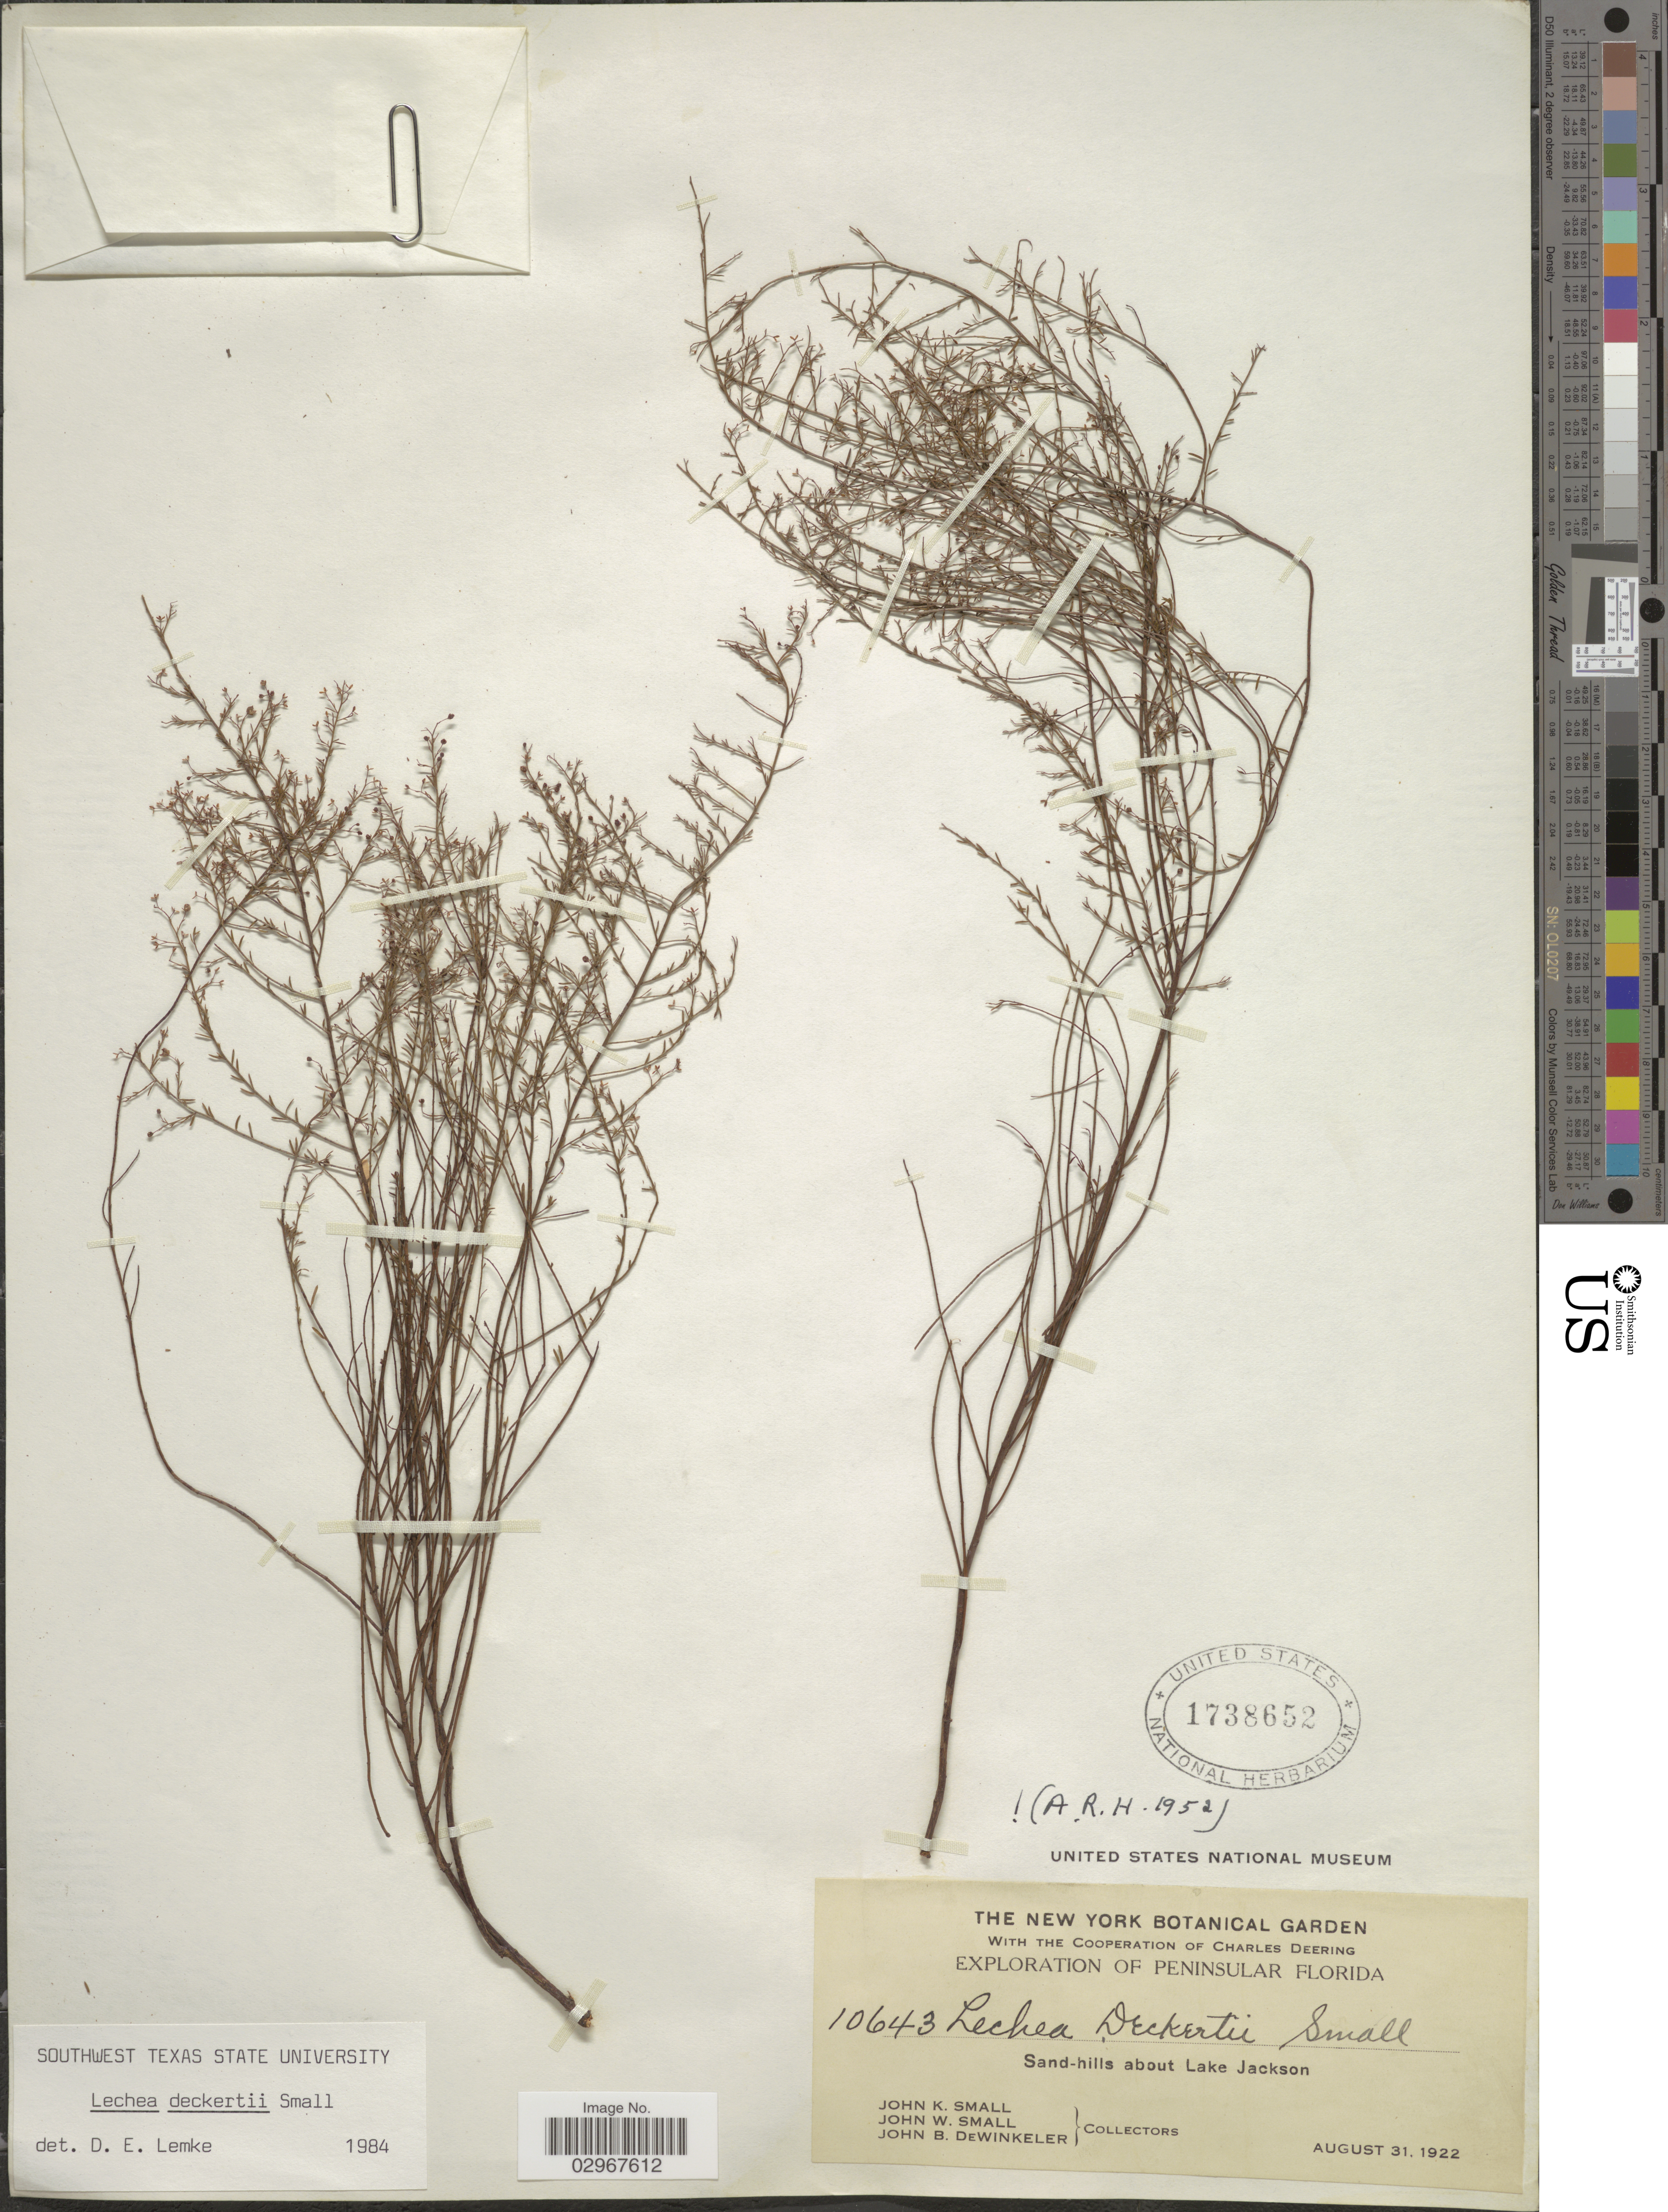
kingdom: Plantae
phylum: Tracheophyta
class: Magnoliopsida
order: Malvales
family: Cistaceae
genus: Lechea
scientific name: Lechea deckertii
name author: Small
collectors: J. K. Small, J. Small & J. B. Dewinkeler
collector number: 10643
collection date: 1922-08-31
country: United States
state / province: Florida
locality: Peninsular Florida. Sand-hills about Lake Jackson.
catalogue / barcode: US 1738652